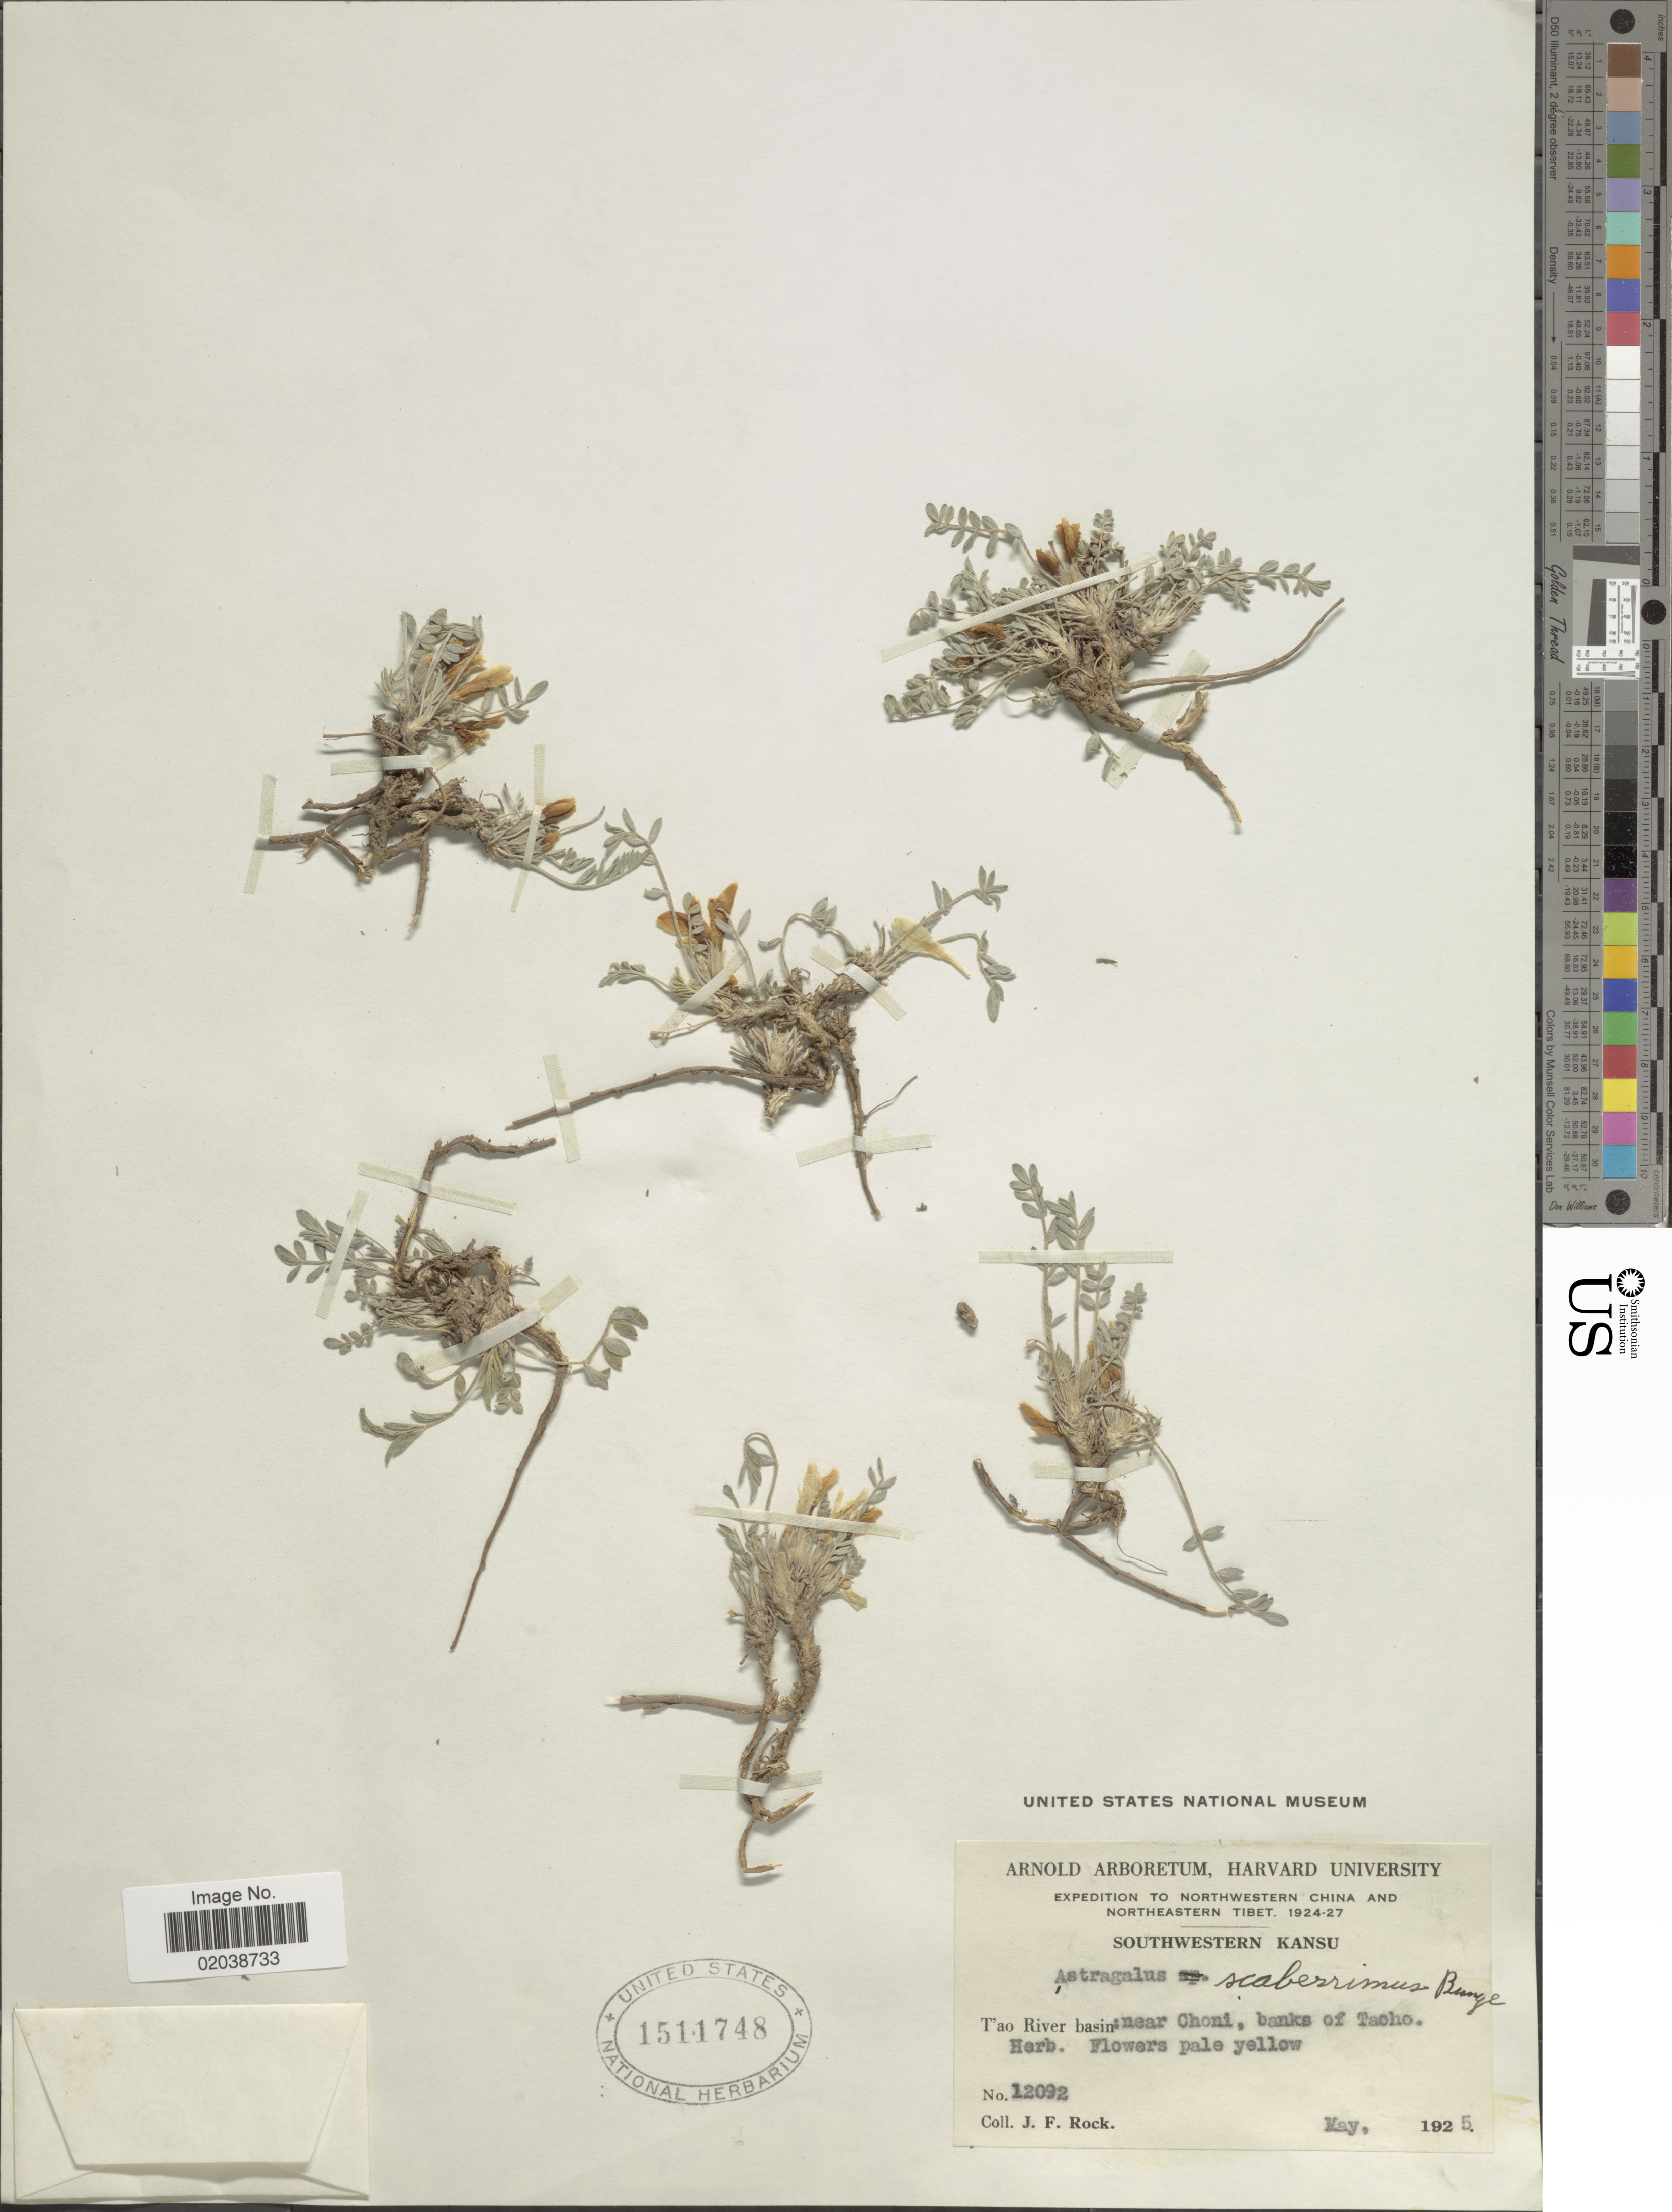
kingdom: Plantae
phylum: Tracheophyta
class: Magnoliopsida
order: Fabales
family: Fabaceae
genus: Astragalus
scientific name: Astragalus scaberrimus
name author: Bunge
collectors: J. Rock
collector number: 12092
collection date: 1925-05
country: China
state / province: Gansu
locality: Northwestern China and Northeastern Tibet, Southwestern Kansu, T'ao River basin: near Choni, banks of Taoho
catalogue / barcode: US 1511748